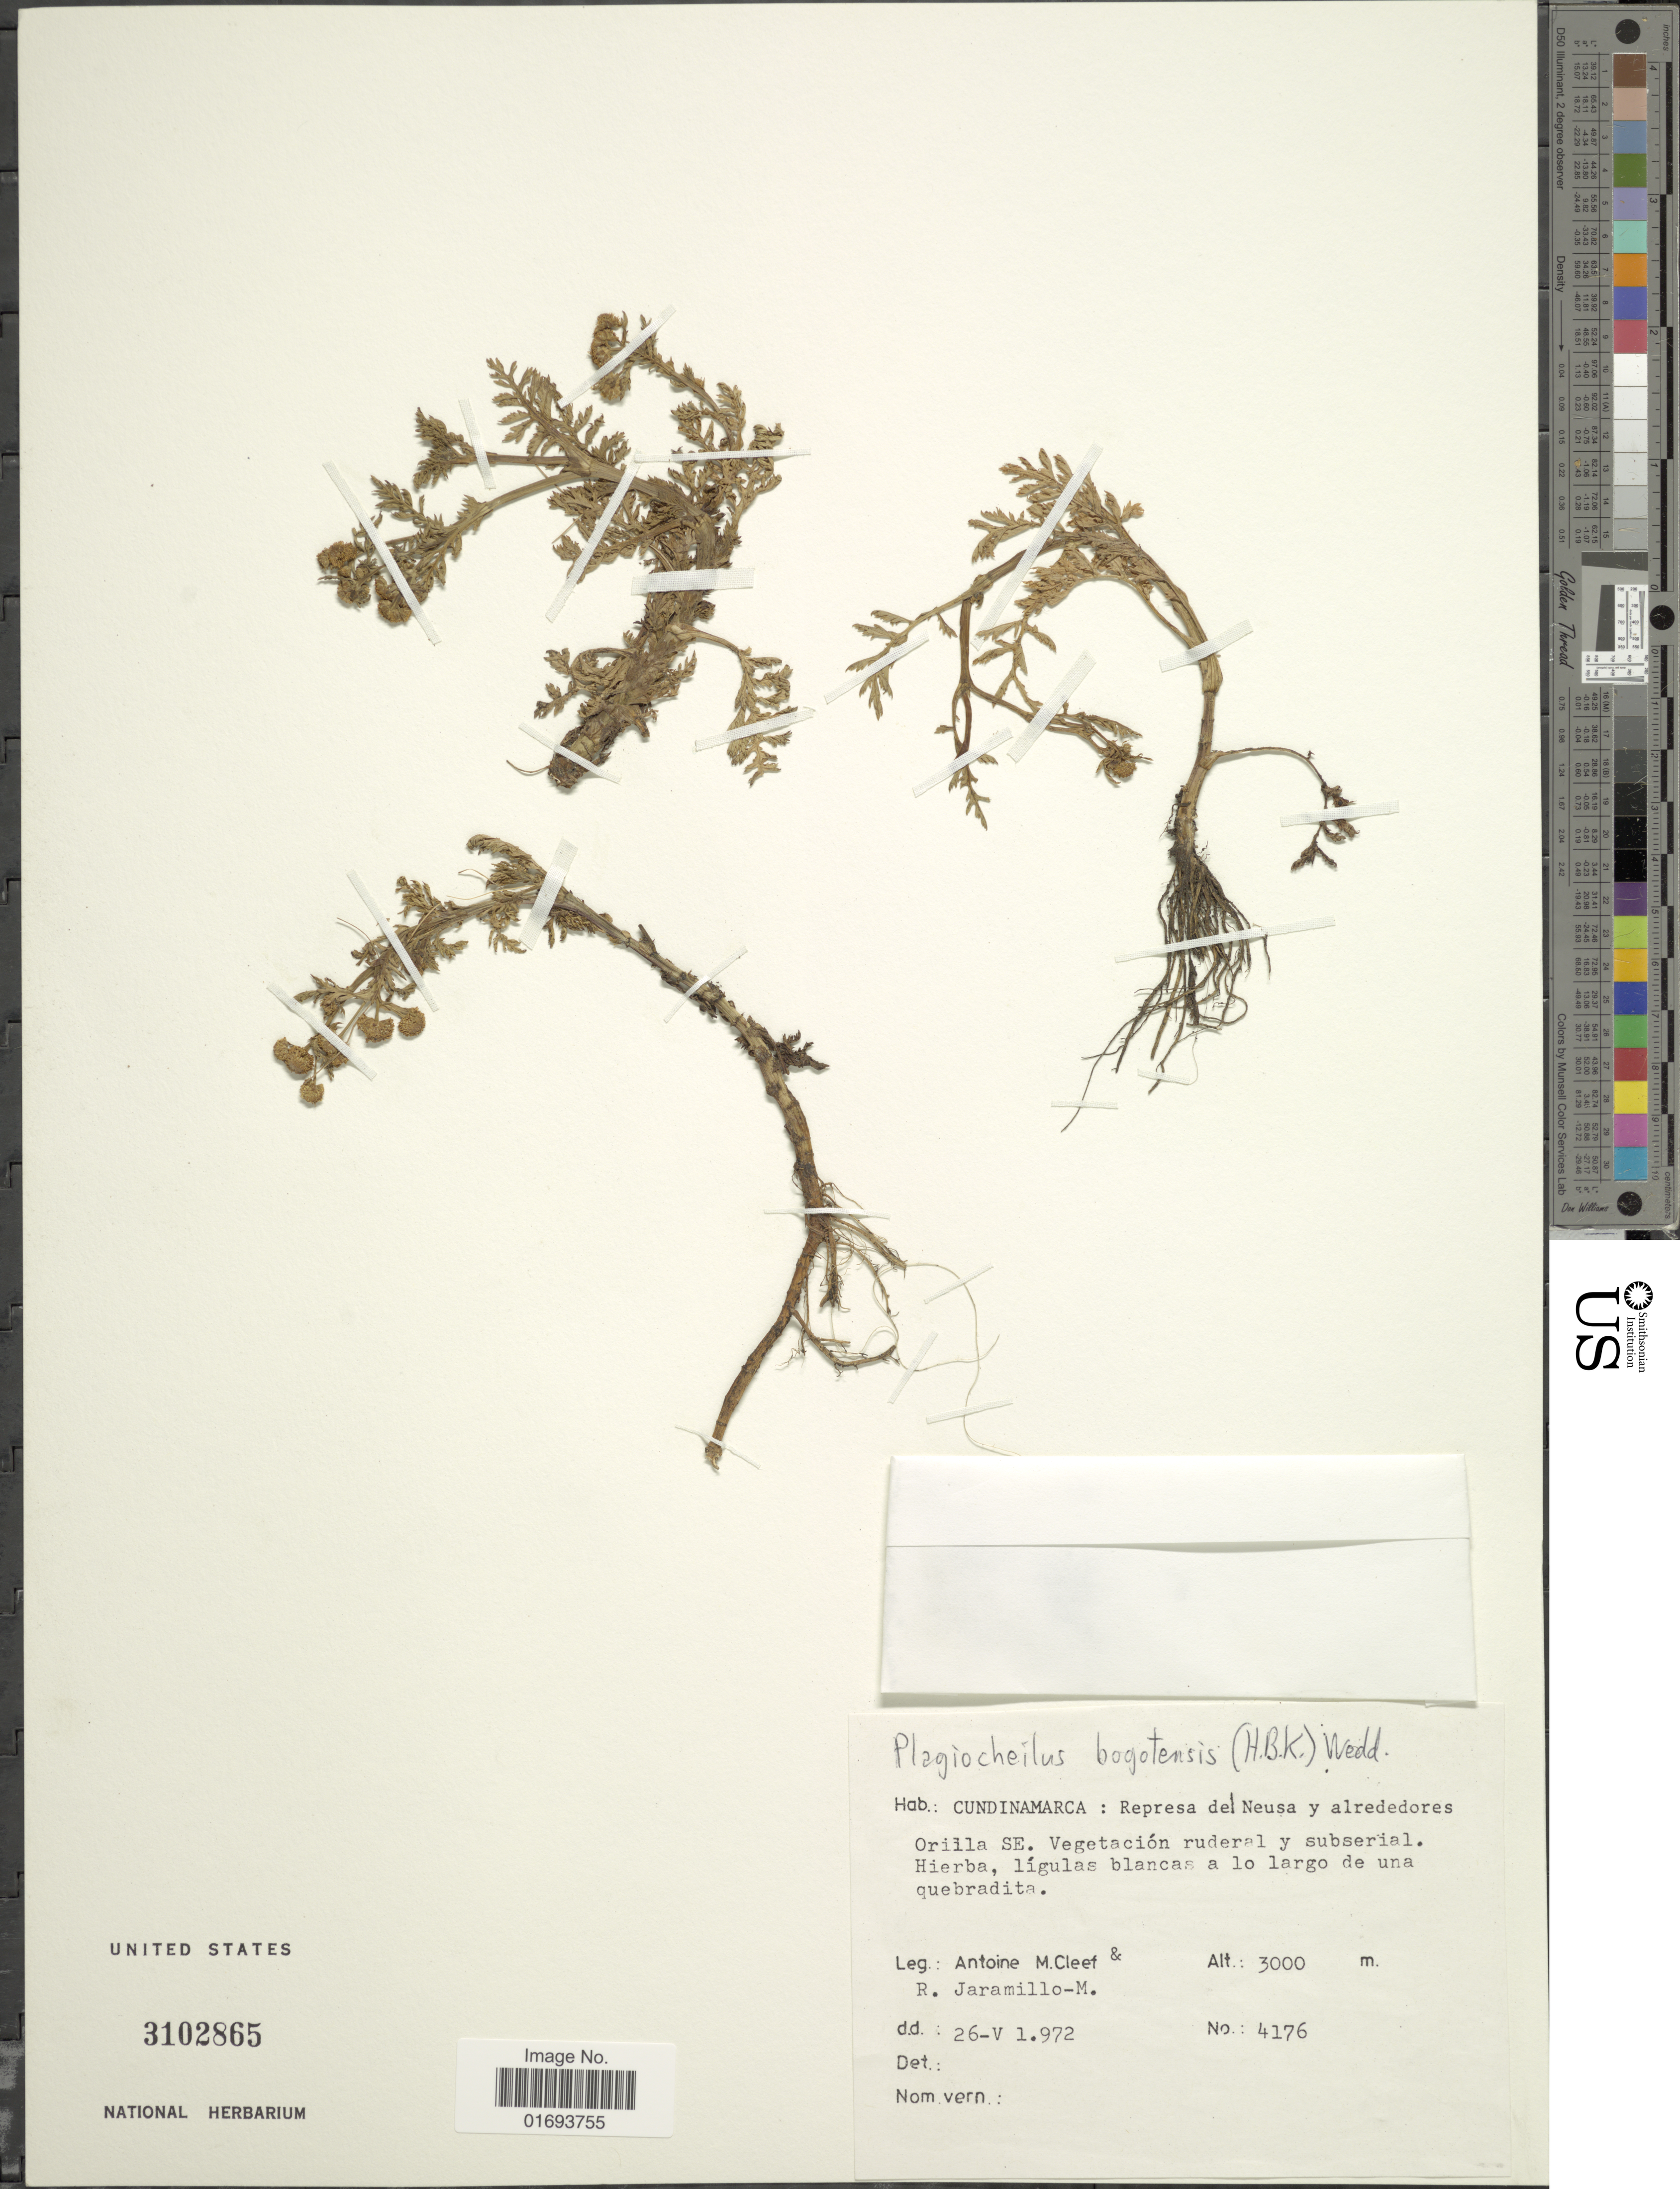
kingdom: Plantae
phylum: Tracheophyta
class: Magnoliopsida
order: Asterales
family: Asteraceae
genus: Plagiocheilus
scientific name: Plagiocheilus bogotensis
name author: (Kunth) Wedd.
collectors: A. M. Cleef & R. Jaramillo M.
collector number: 4176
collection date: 1972-05-26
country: Colombia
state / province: Cundinamarca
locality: Cundinamarca: Represa del Neusa y alrededores. Orilla SE.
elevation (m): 3000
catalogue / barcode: US 3102865